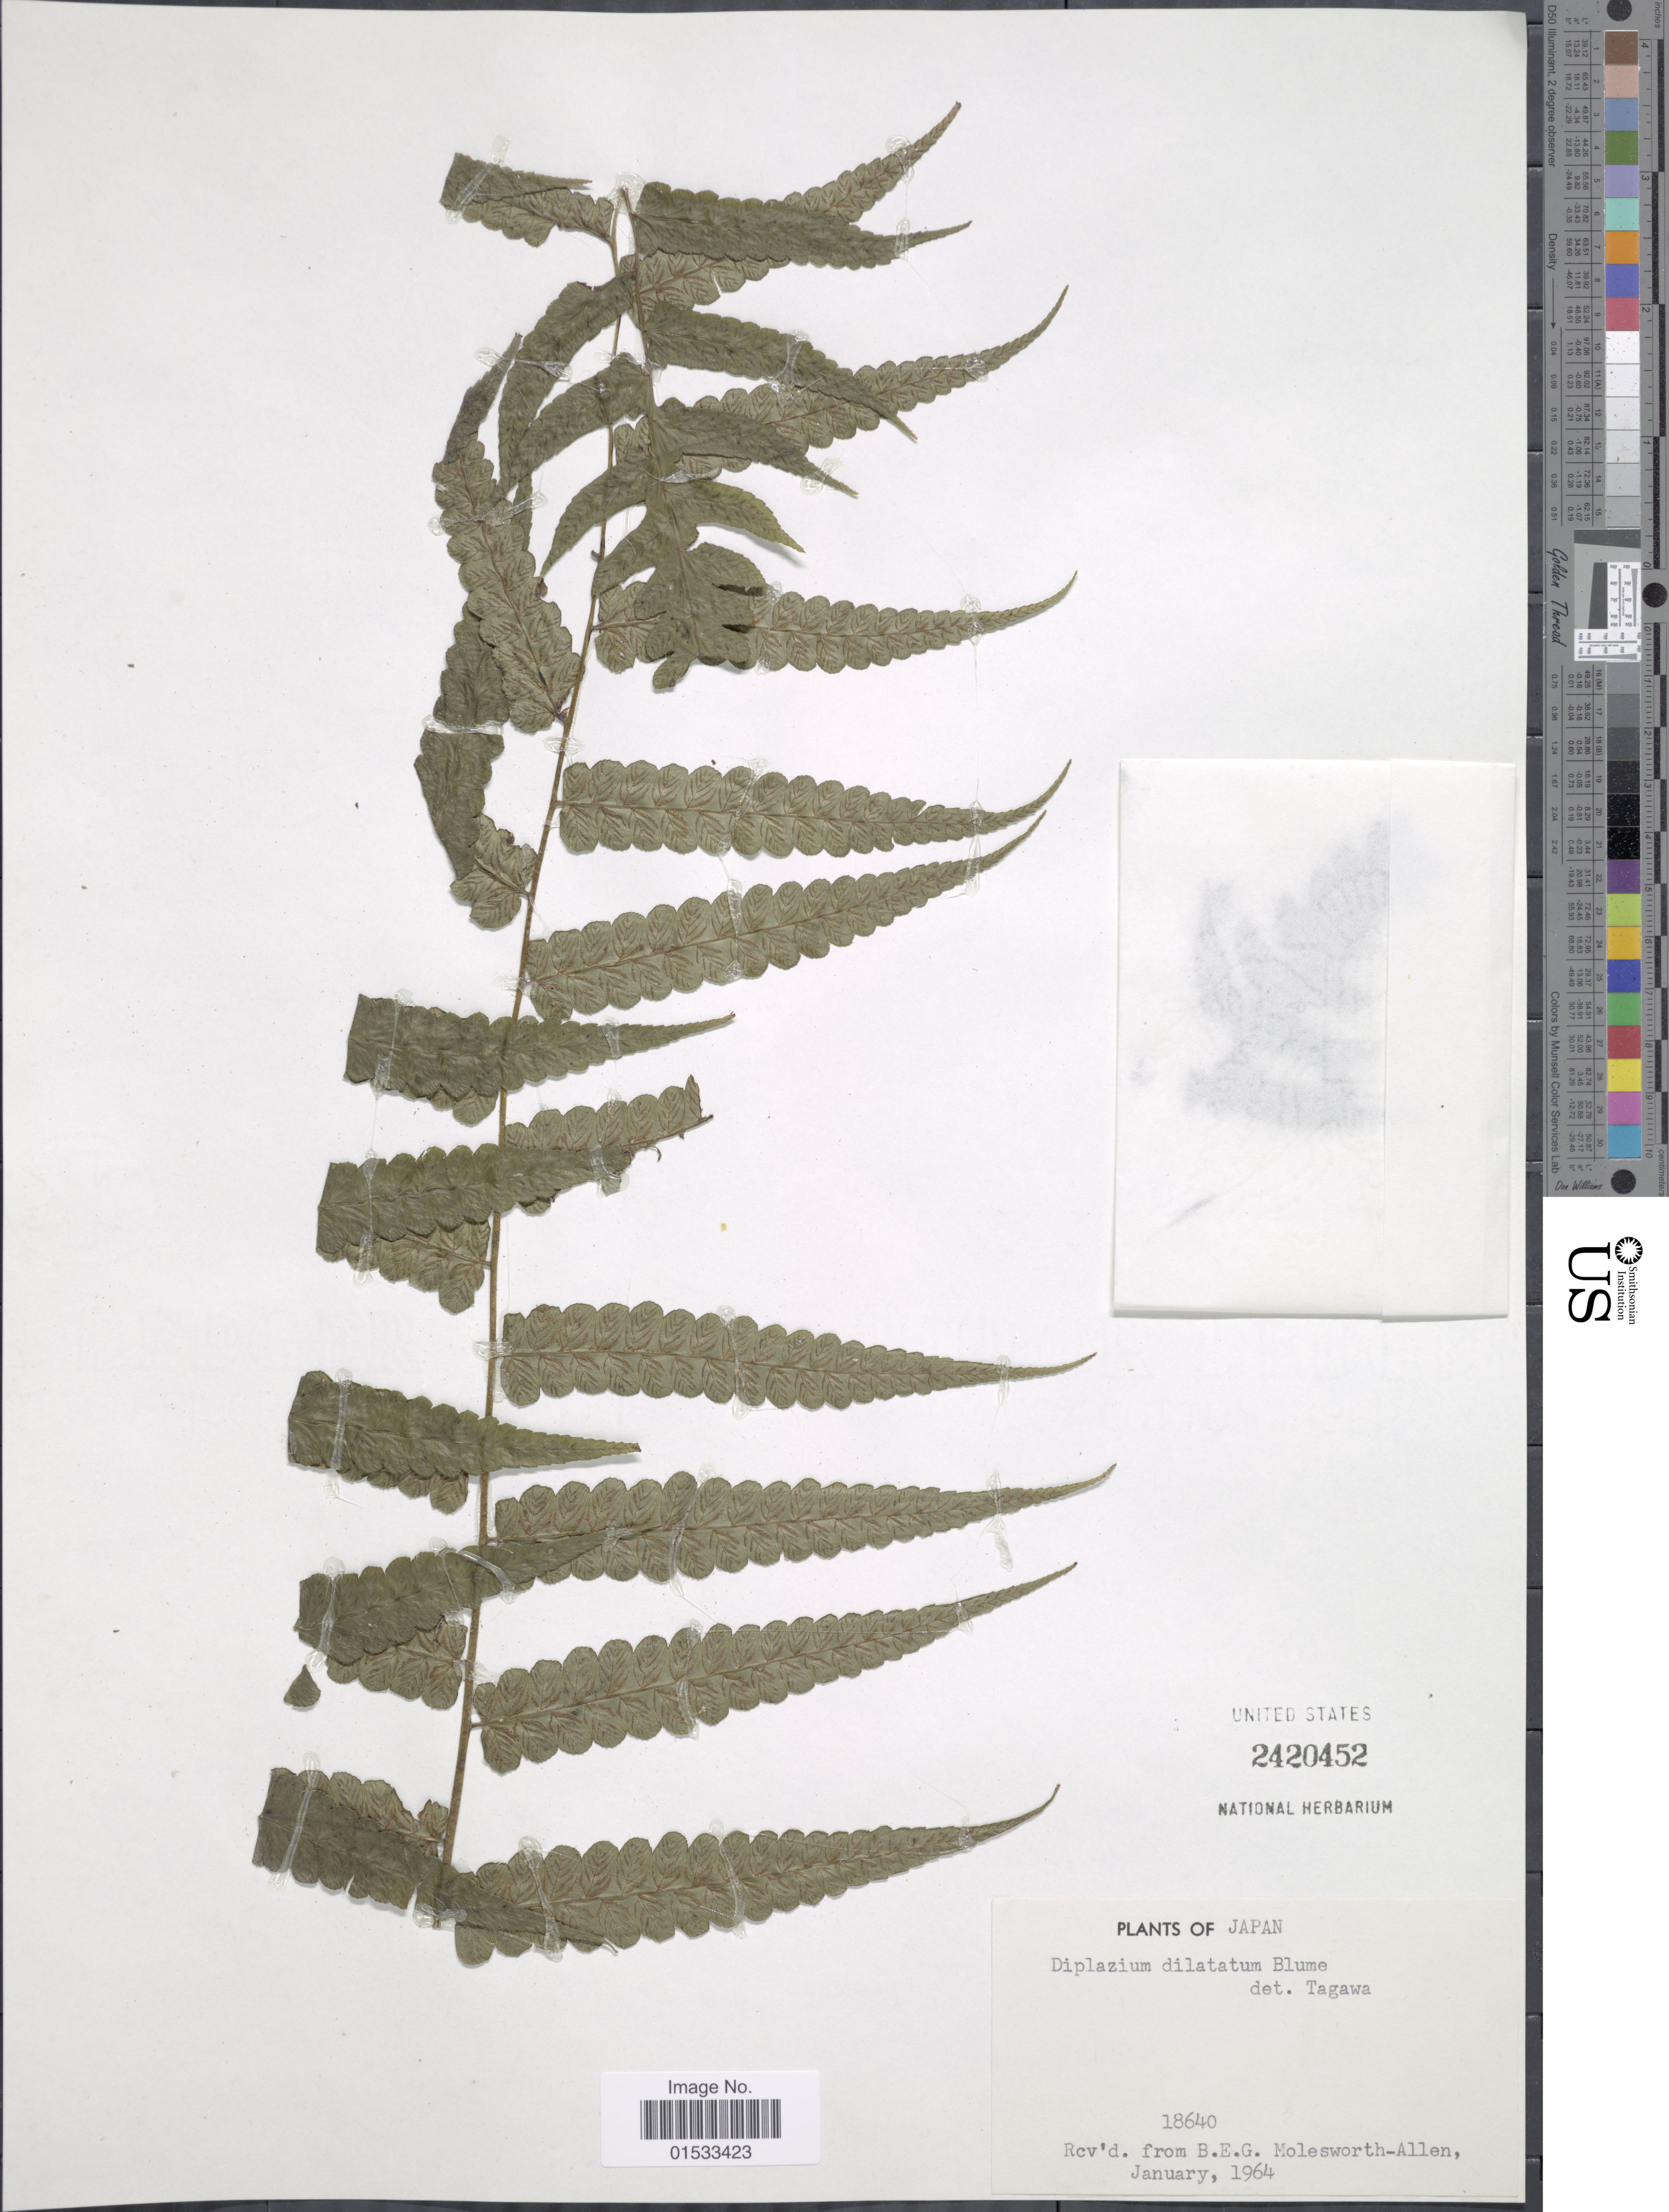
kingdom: Plantae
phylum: Tracheophyta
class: Polypodiopsida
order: Polypodiales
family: Athyriaceae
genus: Diplazium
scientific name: Diplazium dilatatum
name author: Blume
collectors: B. E. G. Molesworth-Allen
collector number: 18640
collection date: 1964-01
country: Japan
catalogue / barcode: US 2420452